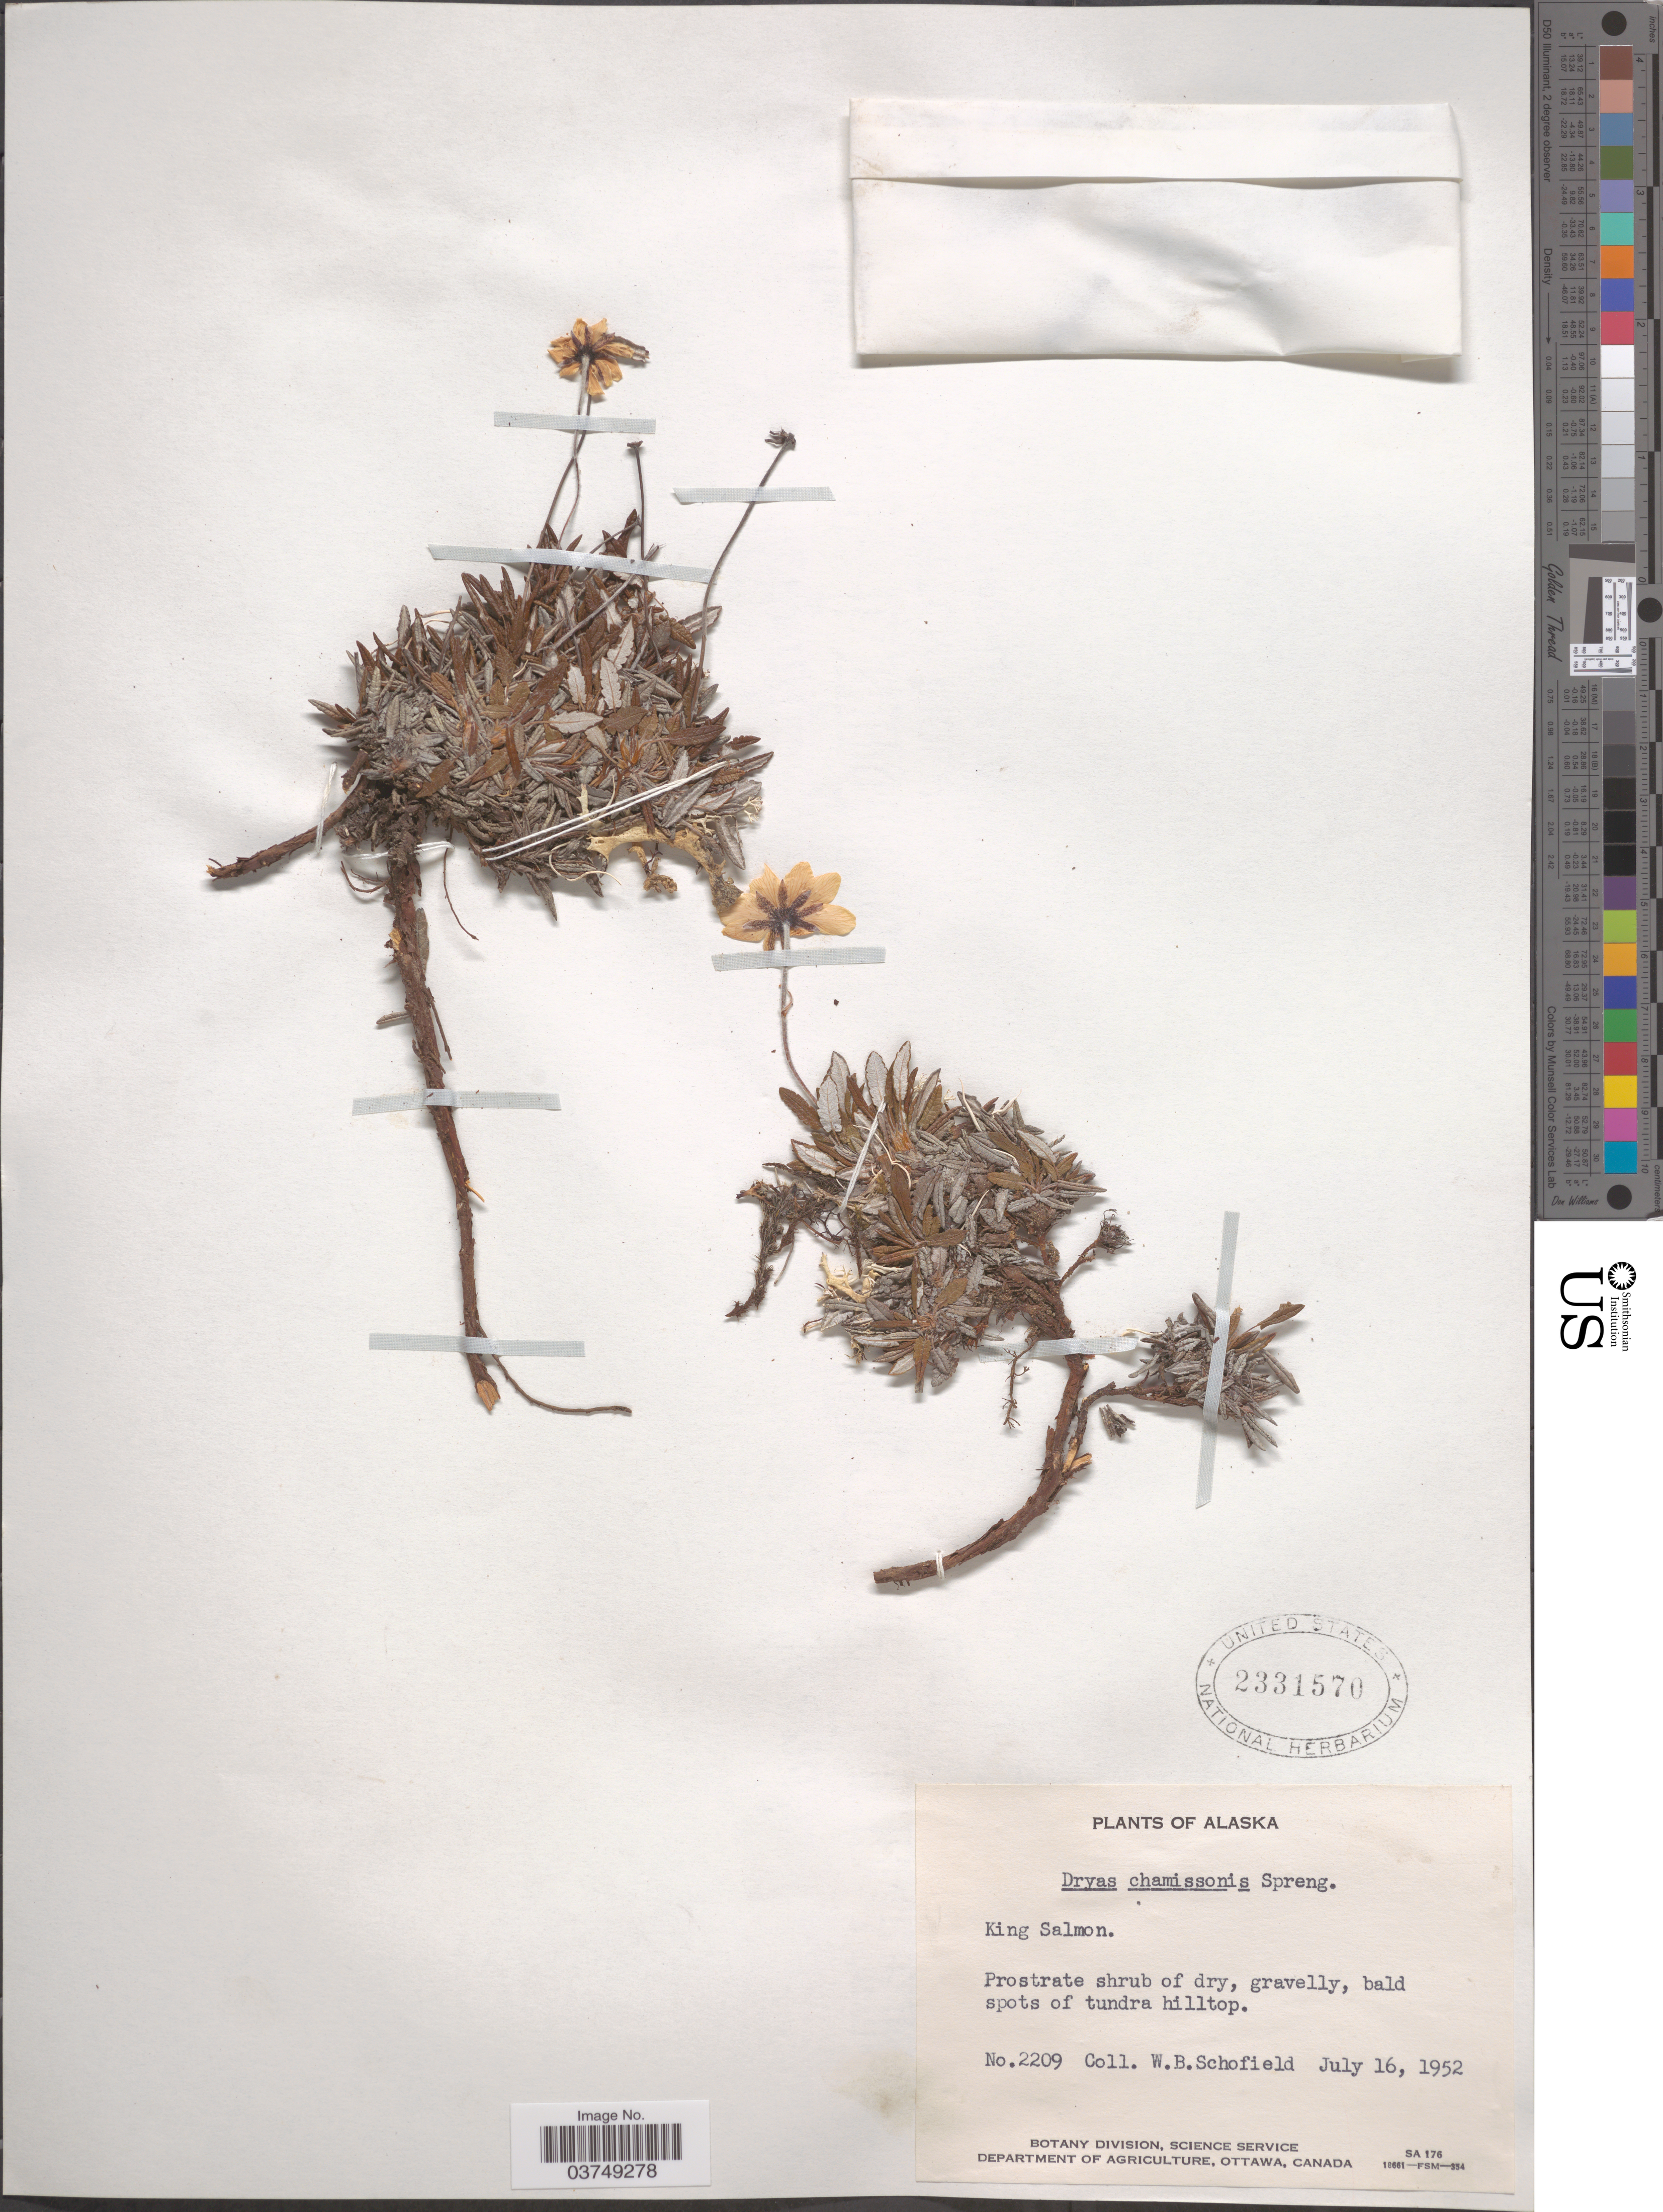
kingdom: Plantae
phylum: Tracheophyta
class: Magnoliopsida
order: Rosales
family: Rosaceae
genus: Dryas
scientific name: Dryas chamissonis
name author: Spreng. ex Juz.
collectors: W. Schofield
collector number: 2209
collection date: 1952-07-16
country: United States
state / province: Alaska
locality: King Salmon.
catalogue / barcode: US 2331570